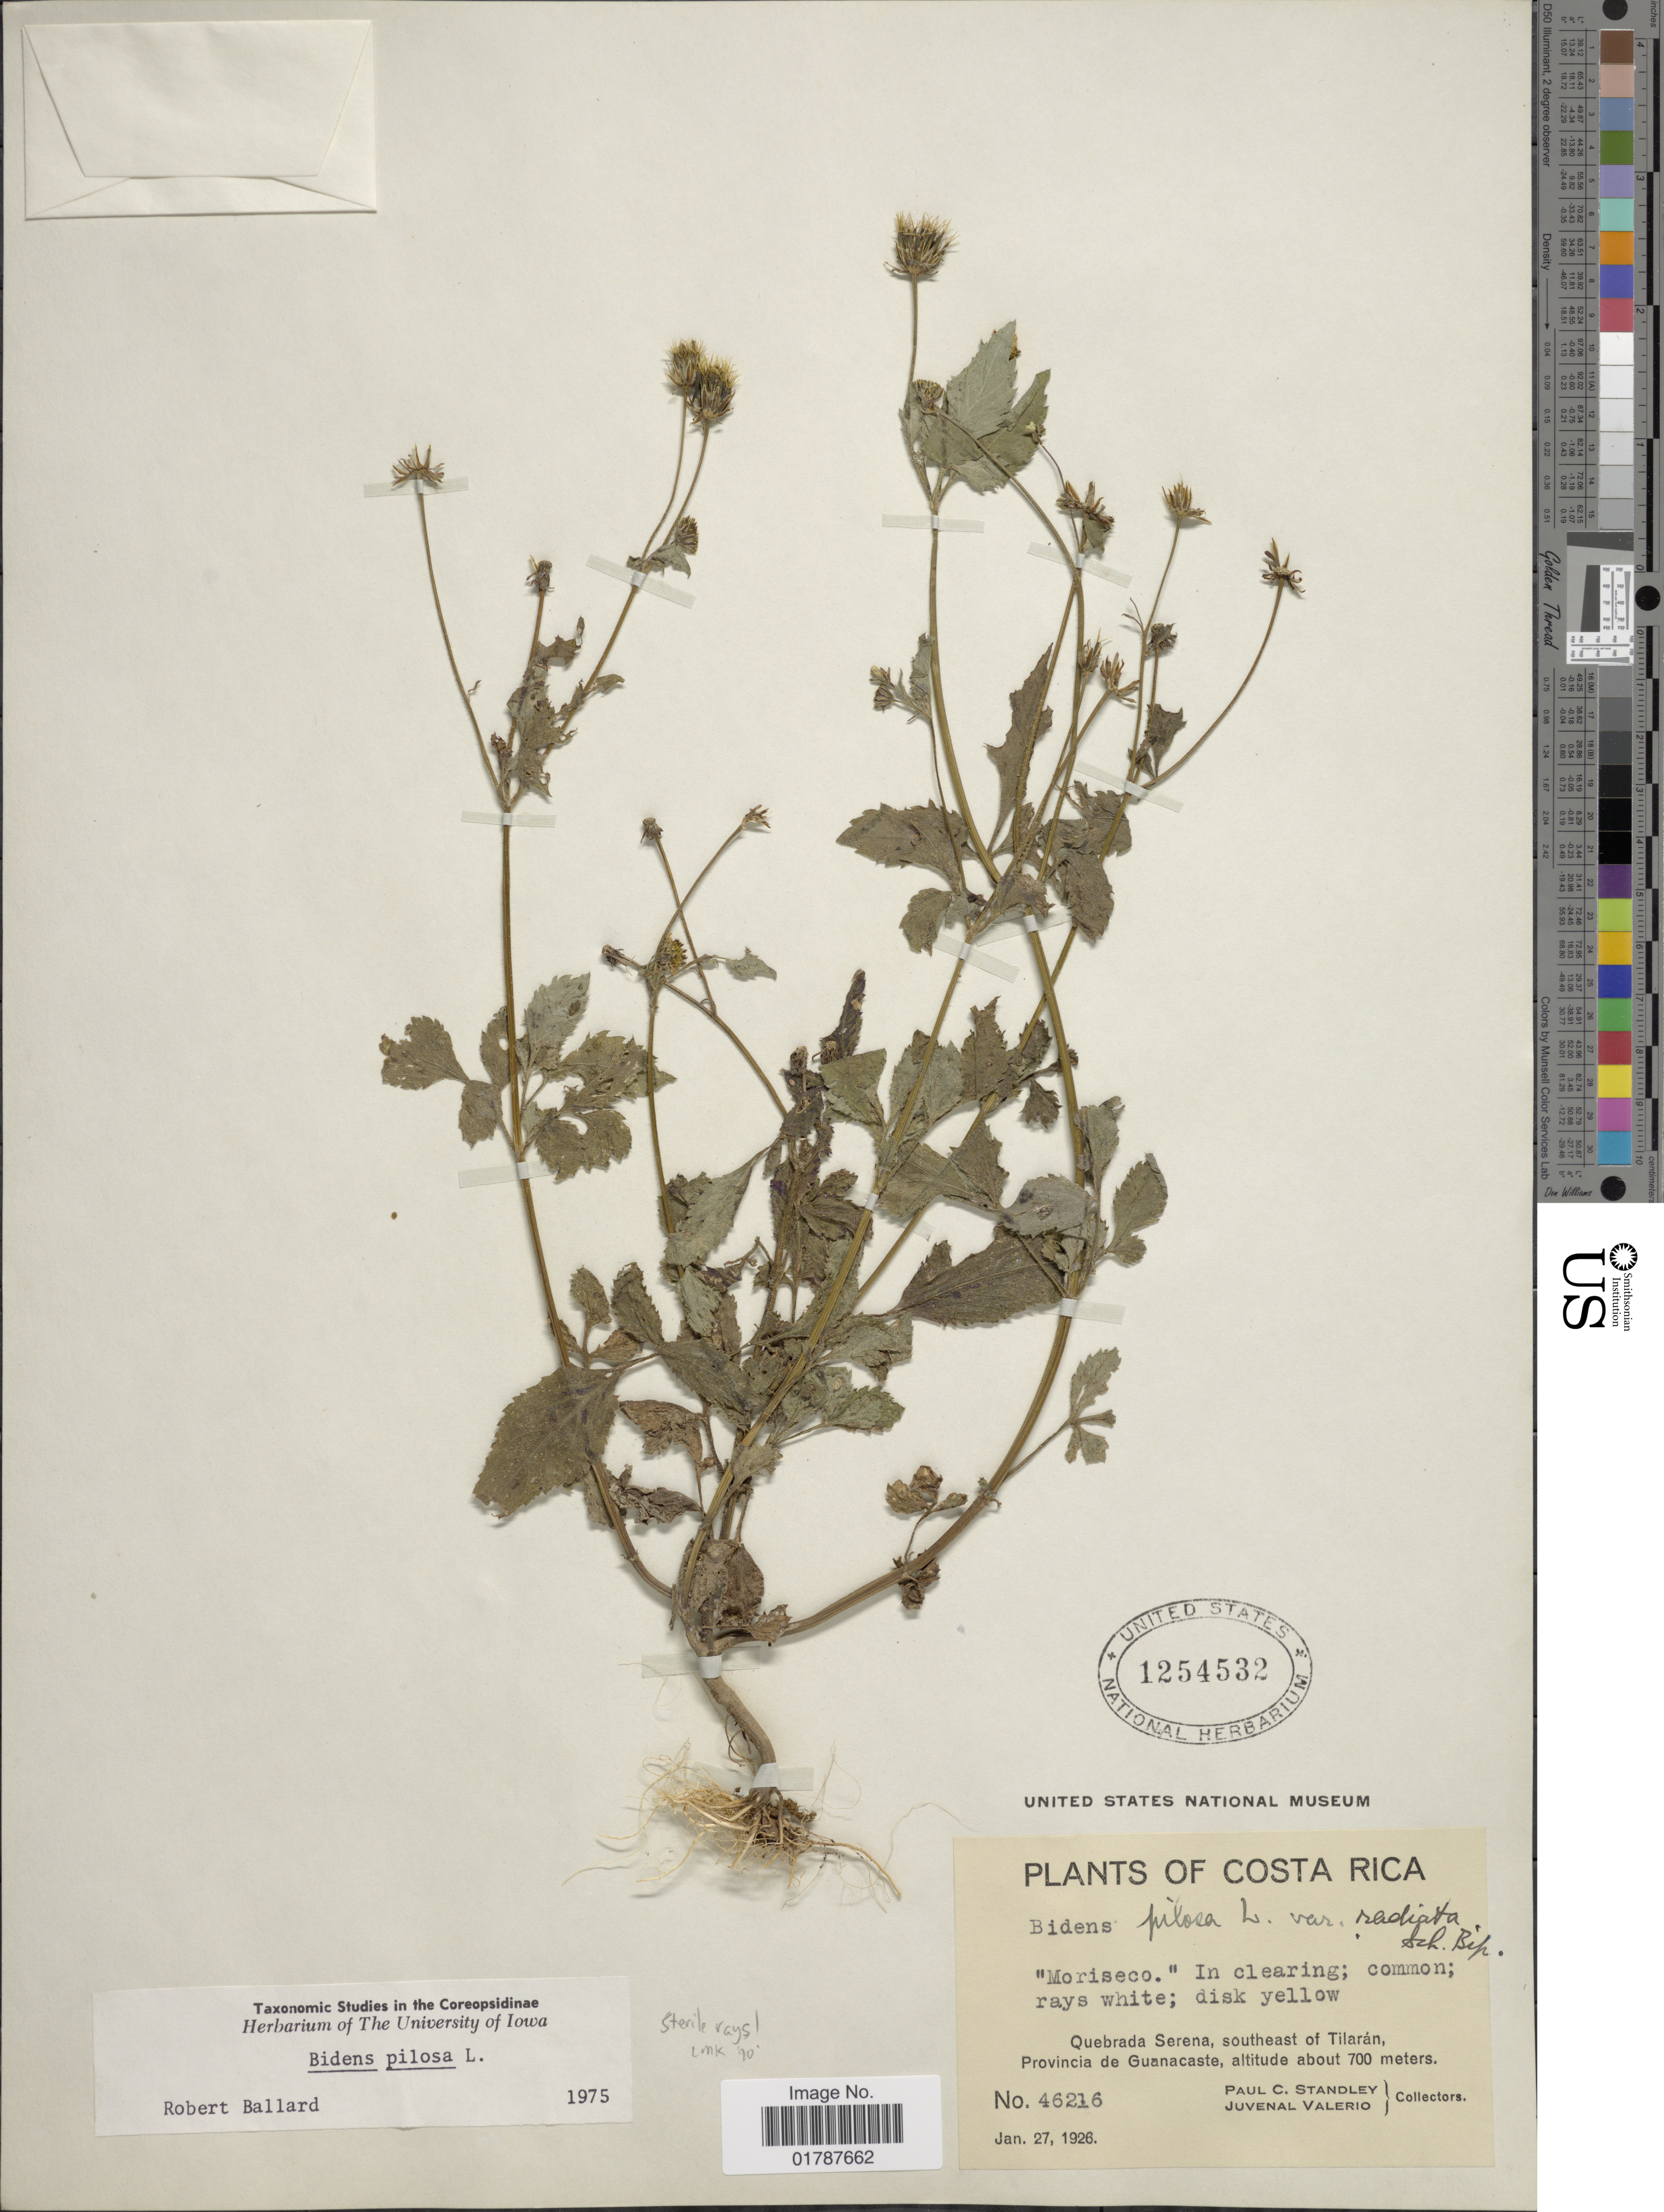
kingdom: Plantae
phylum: Tracheophyta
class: Magnoliopsida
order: Asterales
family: Asteraceae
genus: Bidens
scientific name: Bidens pilosa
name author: L.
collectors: P. C. Standley & J. Valerio R.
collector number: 46216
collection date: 1926-01-27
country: Costa Rica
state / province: Guanacaste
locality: Quebrada Serena, southeast of Tilaran, Provincia de Guanacaste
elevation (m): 700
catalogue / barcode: US 1254532